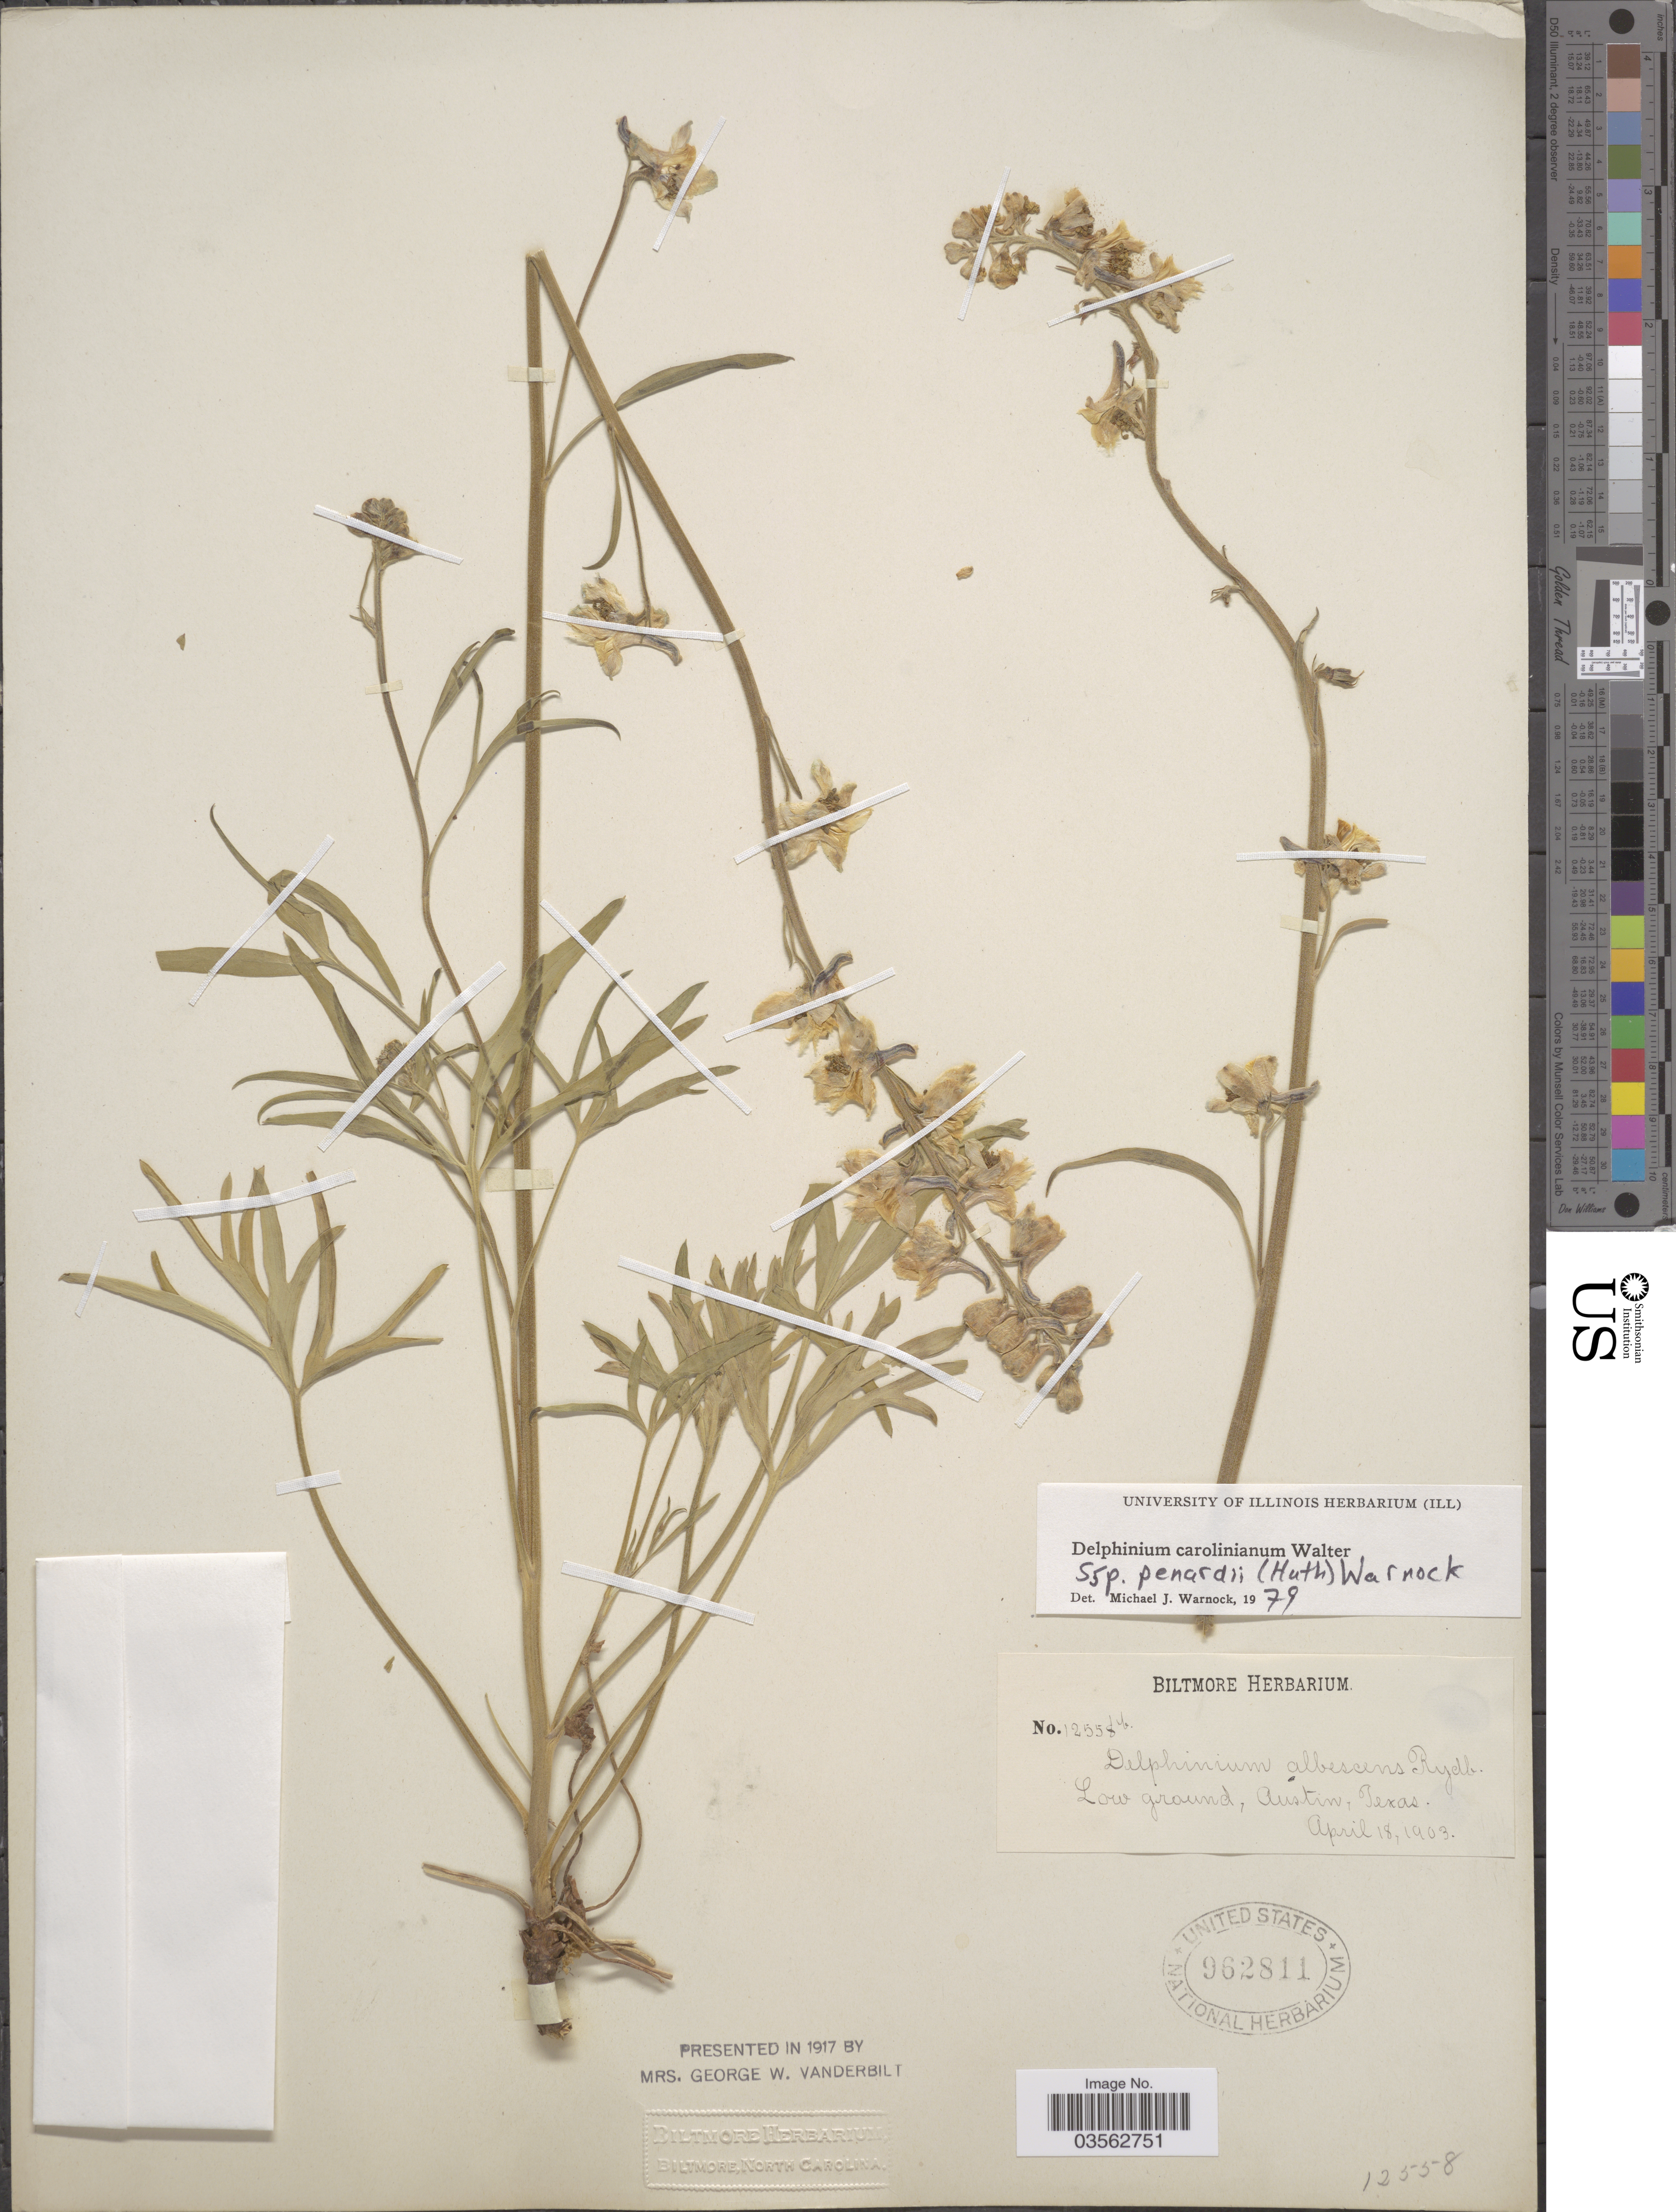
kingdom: Plantae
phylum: Tracheophyta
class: Magnoliopsida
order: Ranunculales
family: Ranunculaceae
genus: Delphinium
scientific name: Delphinium carolinianum subsp. penardii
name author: (Huth) M.J. Warnock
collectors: ex herb. Biltmore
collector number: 12558b.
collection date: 1903-04-18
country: United States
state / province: Texas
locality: Low ground, Austin.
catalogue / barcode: US 962811